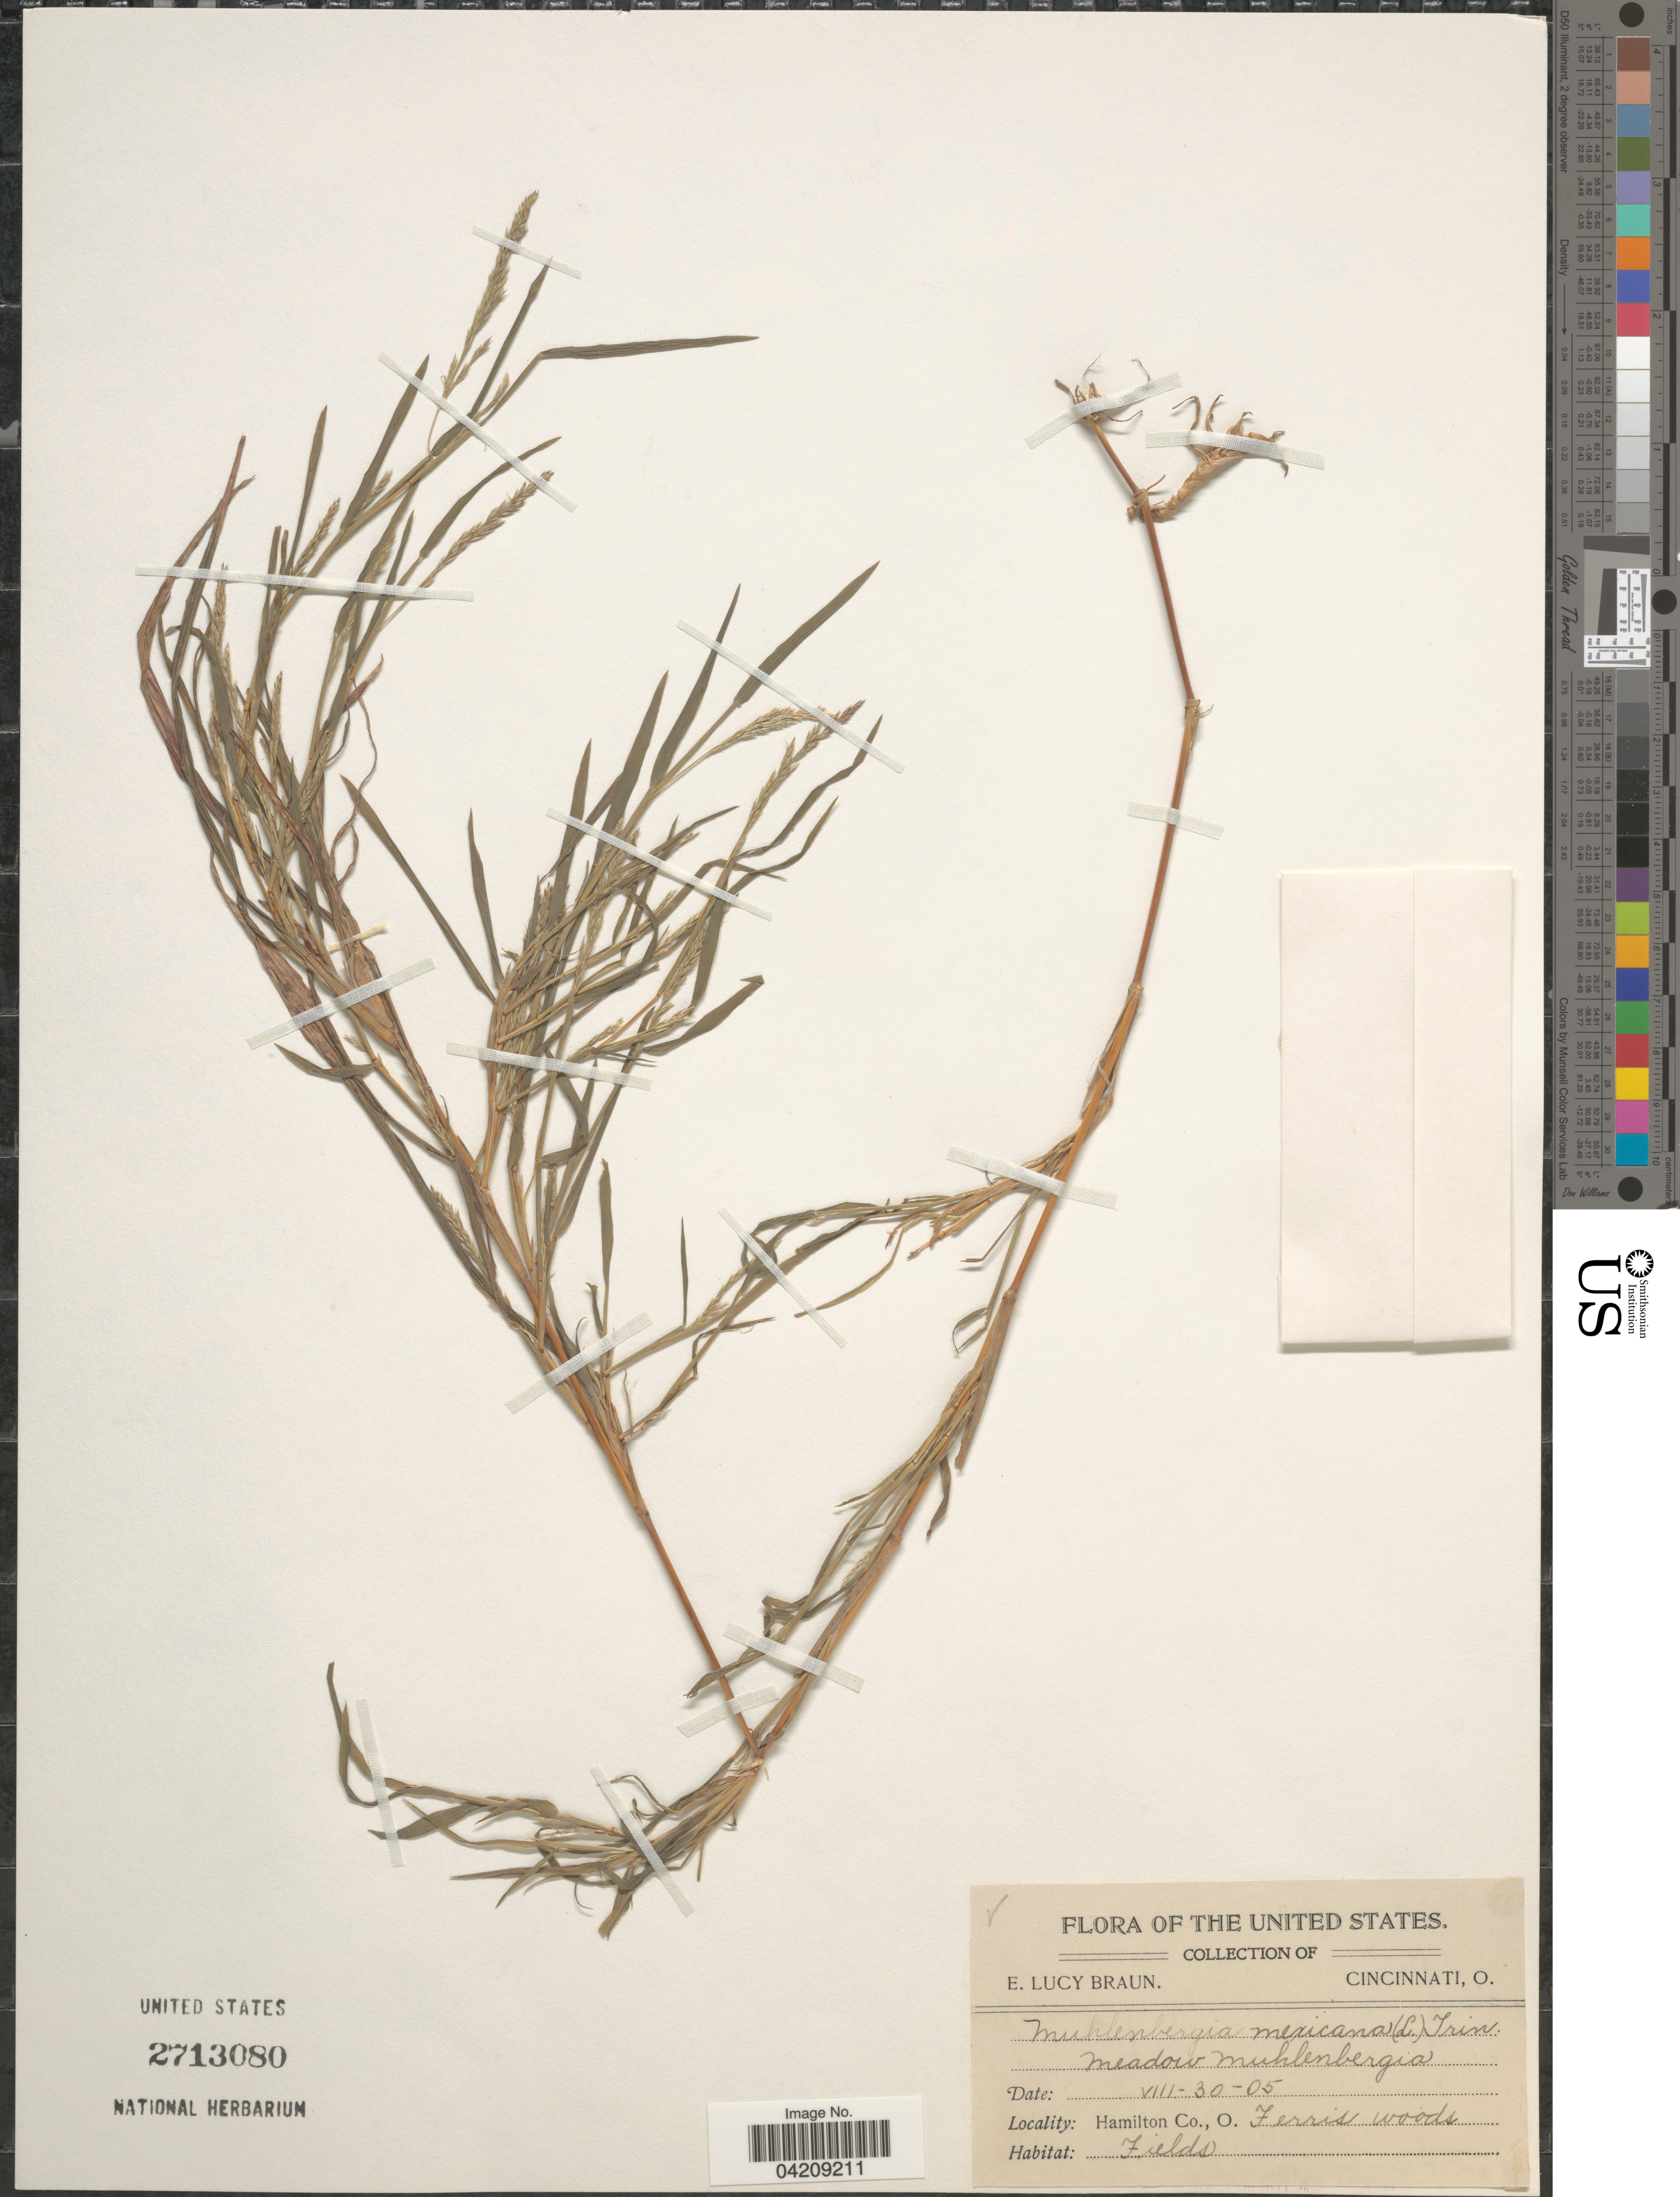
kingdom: Plantae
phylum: Tracheophyta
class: Liliopsida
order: Poales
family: Poaceae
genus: Muhlenbergia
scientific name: Muhlenbergia frondosa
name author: (Poir.) Fernald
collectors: E. L. Braun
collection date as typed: Transcribed d/m/y: 30/8/5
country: United States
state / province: Ohio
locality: Hamilton Co. Ferris woods.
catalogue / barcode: US 2713080